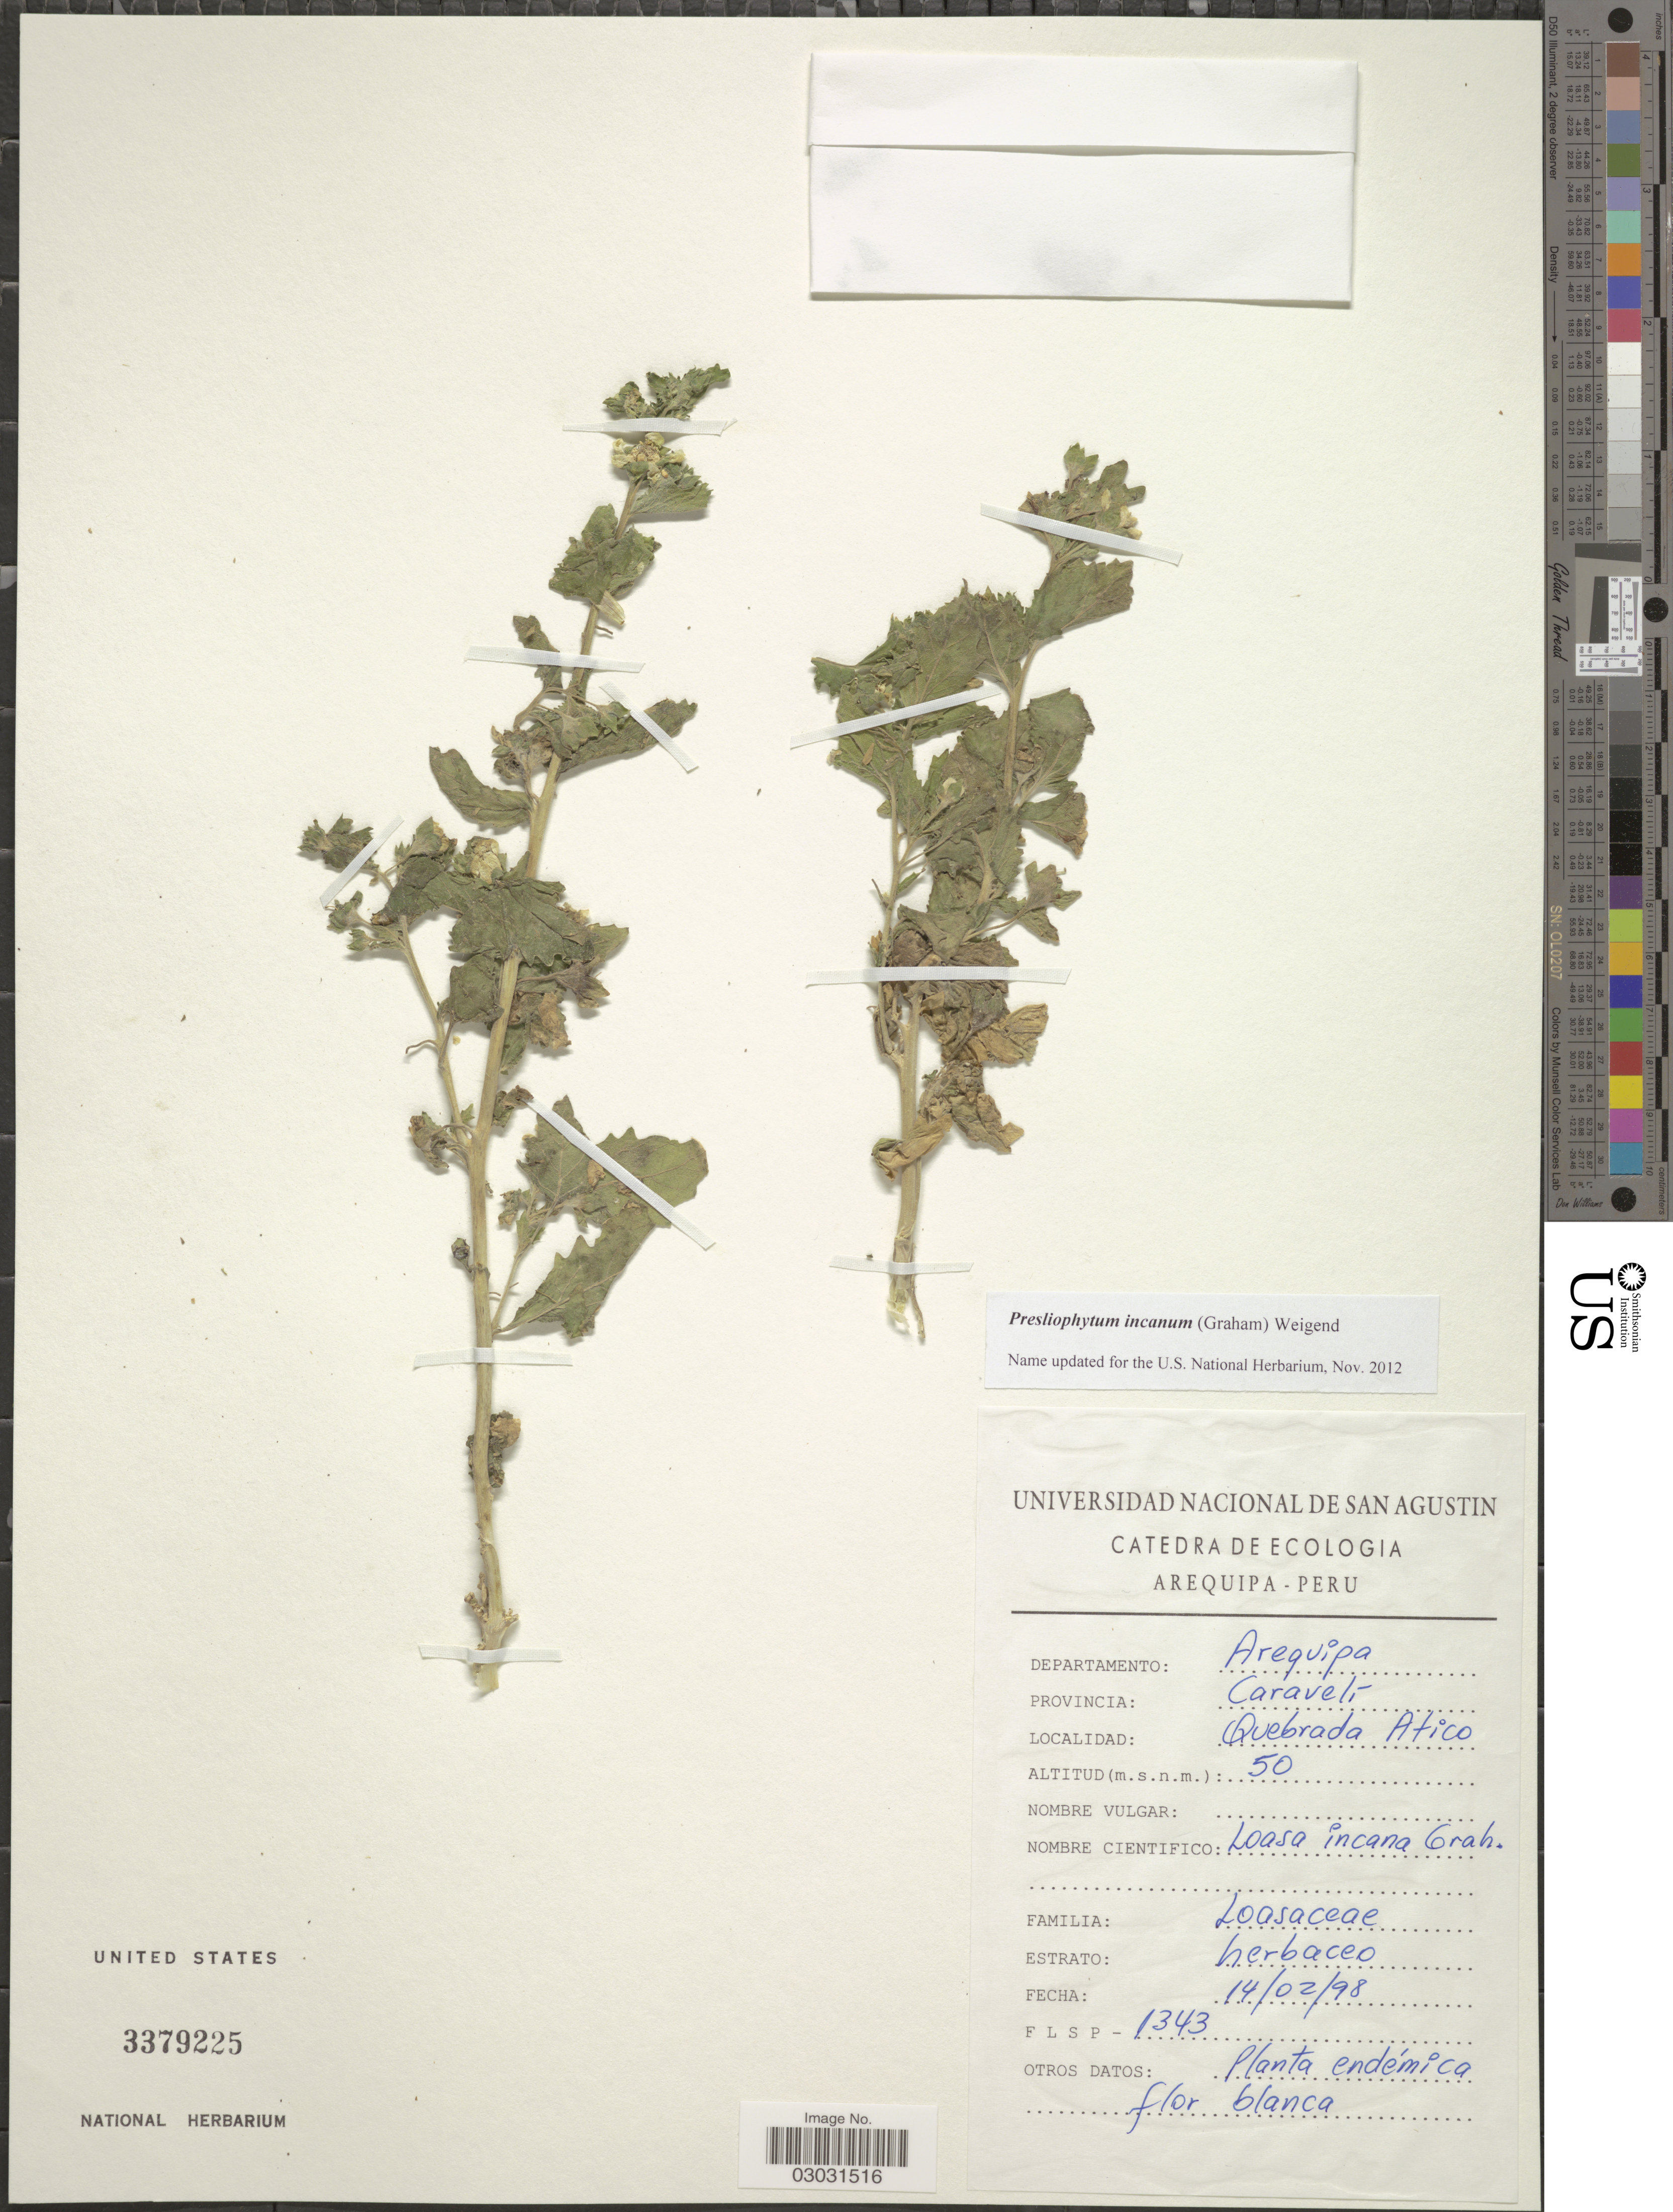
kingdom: Plantae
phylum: Tracheophyta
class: Magnoliopsida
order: Cornales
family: Loasaceae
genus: Presliophytum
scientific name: Presliophytum incanum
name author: (Graham) Weigand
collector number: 1343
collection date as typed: Transcribed d/m/y: 14/2/98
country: Peru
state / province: Arequipa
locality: Departamento: Arequipa. Provincia: Caravelí. Quebrada Atico.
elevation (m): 50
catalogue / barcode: US 3379225